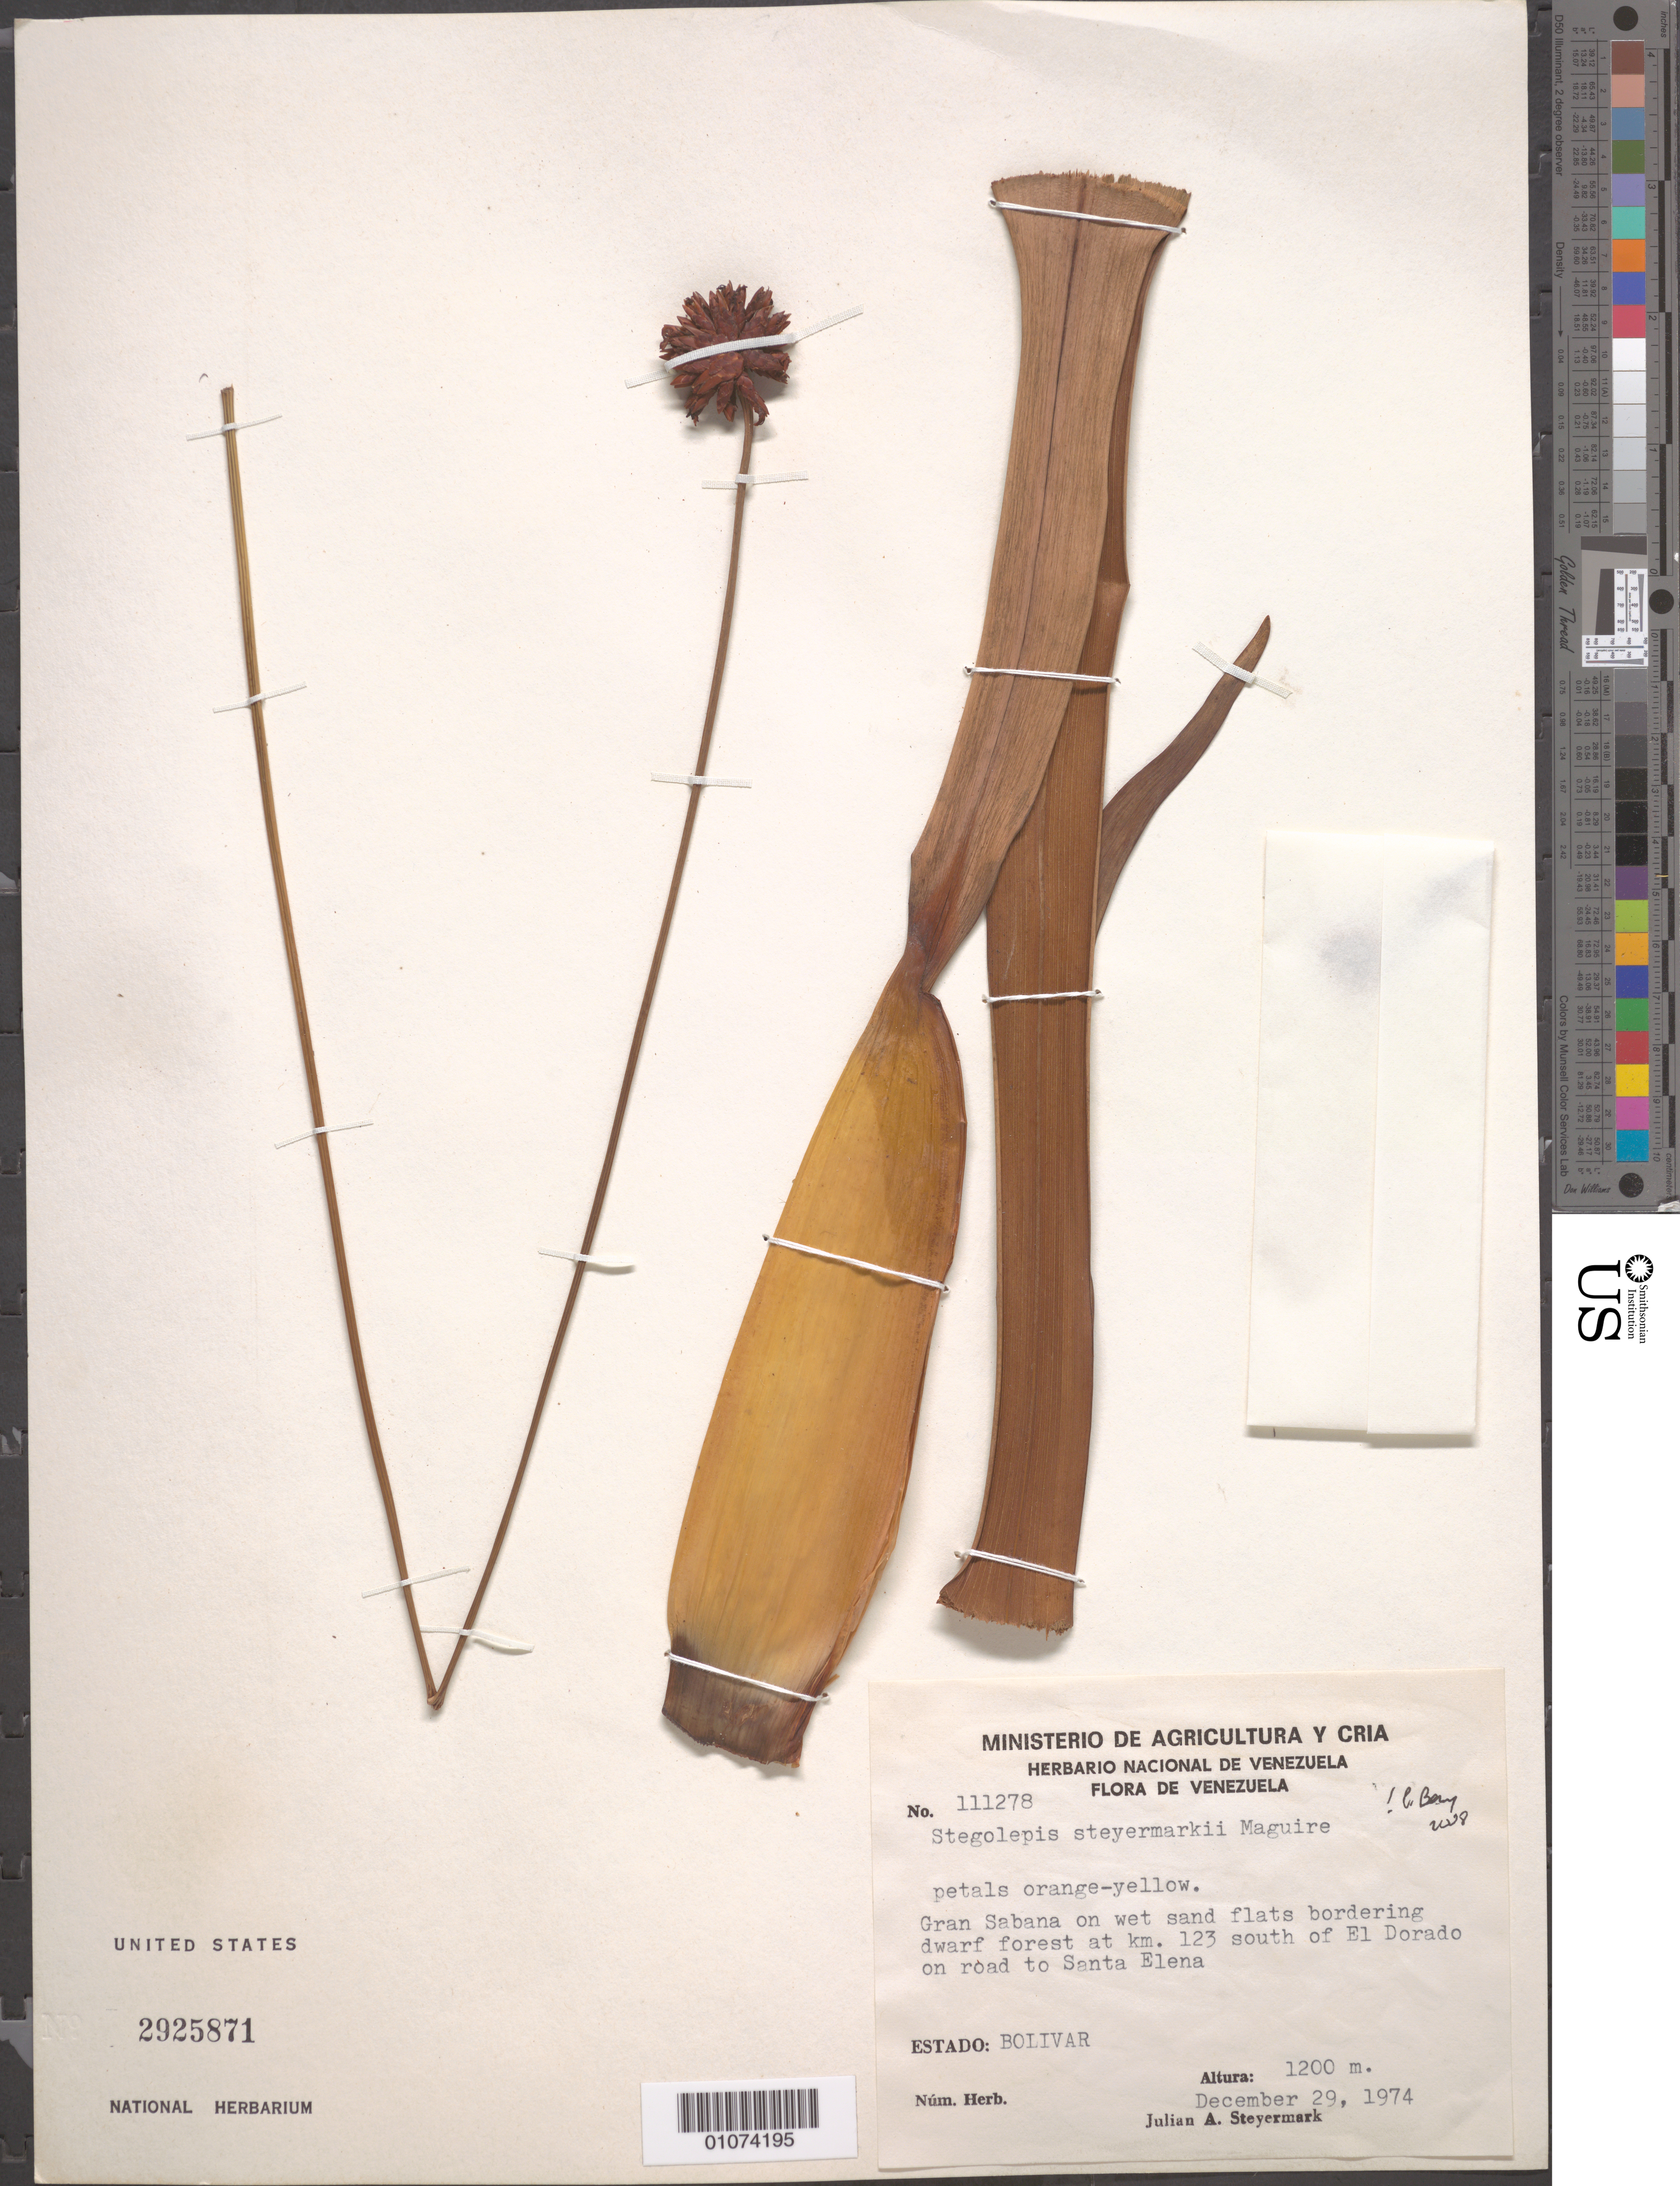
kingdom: Plantae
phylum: Tracheophyta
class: Liliopsida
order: Poales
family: Rapateaceae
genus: Stegolepis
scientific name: Stegolepis steyermarkii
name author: Maguire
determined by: Berry, P. E., (WIS), University of Wisconsin - Madison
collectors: J. Steyermark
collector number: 111278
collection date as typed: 29-Dec-74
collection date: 1974-12-29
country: Venezuela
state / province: Bolívar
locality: Gran Sabana, at km. 123 south of El Dorado on road to Santa Elena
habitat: Wet sand flats bordering dwarf forest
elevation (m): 1200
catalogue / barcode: US 2925871